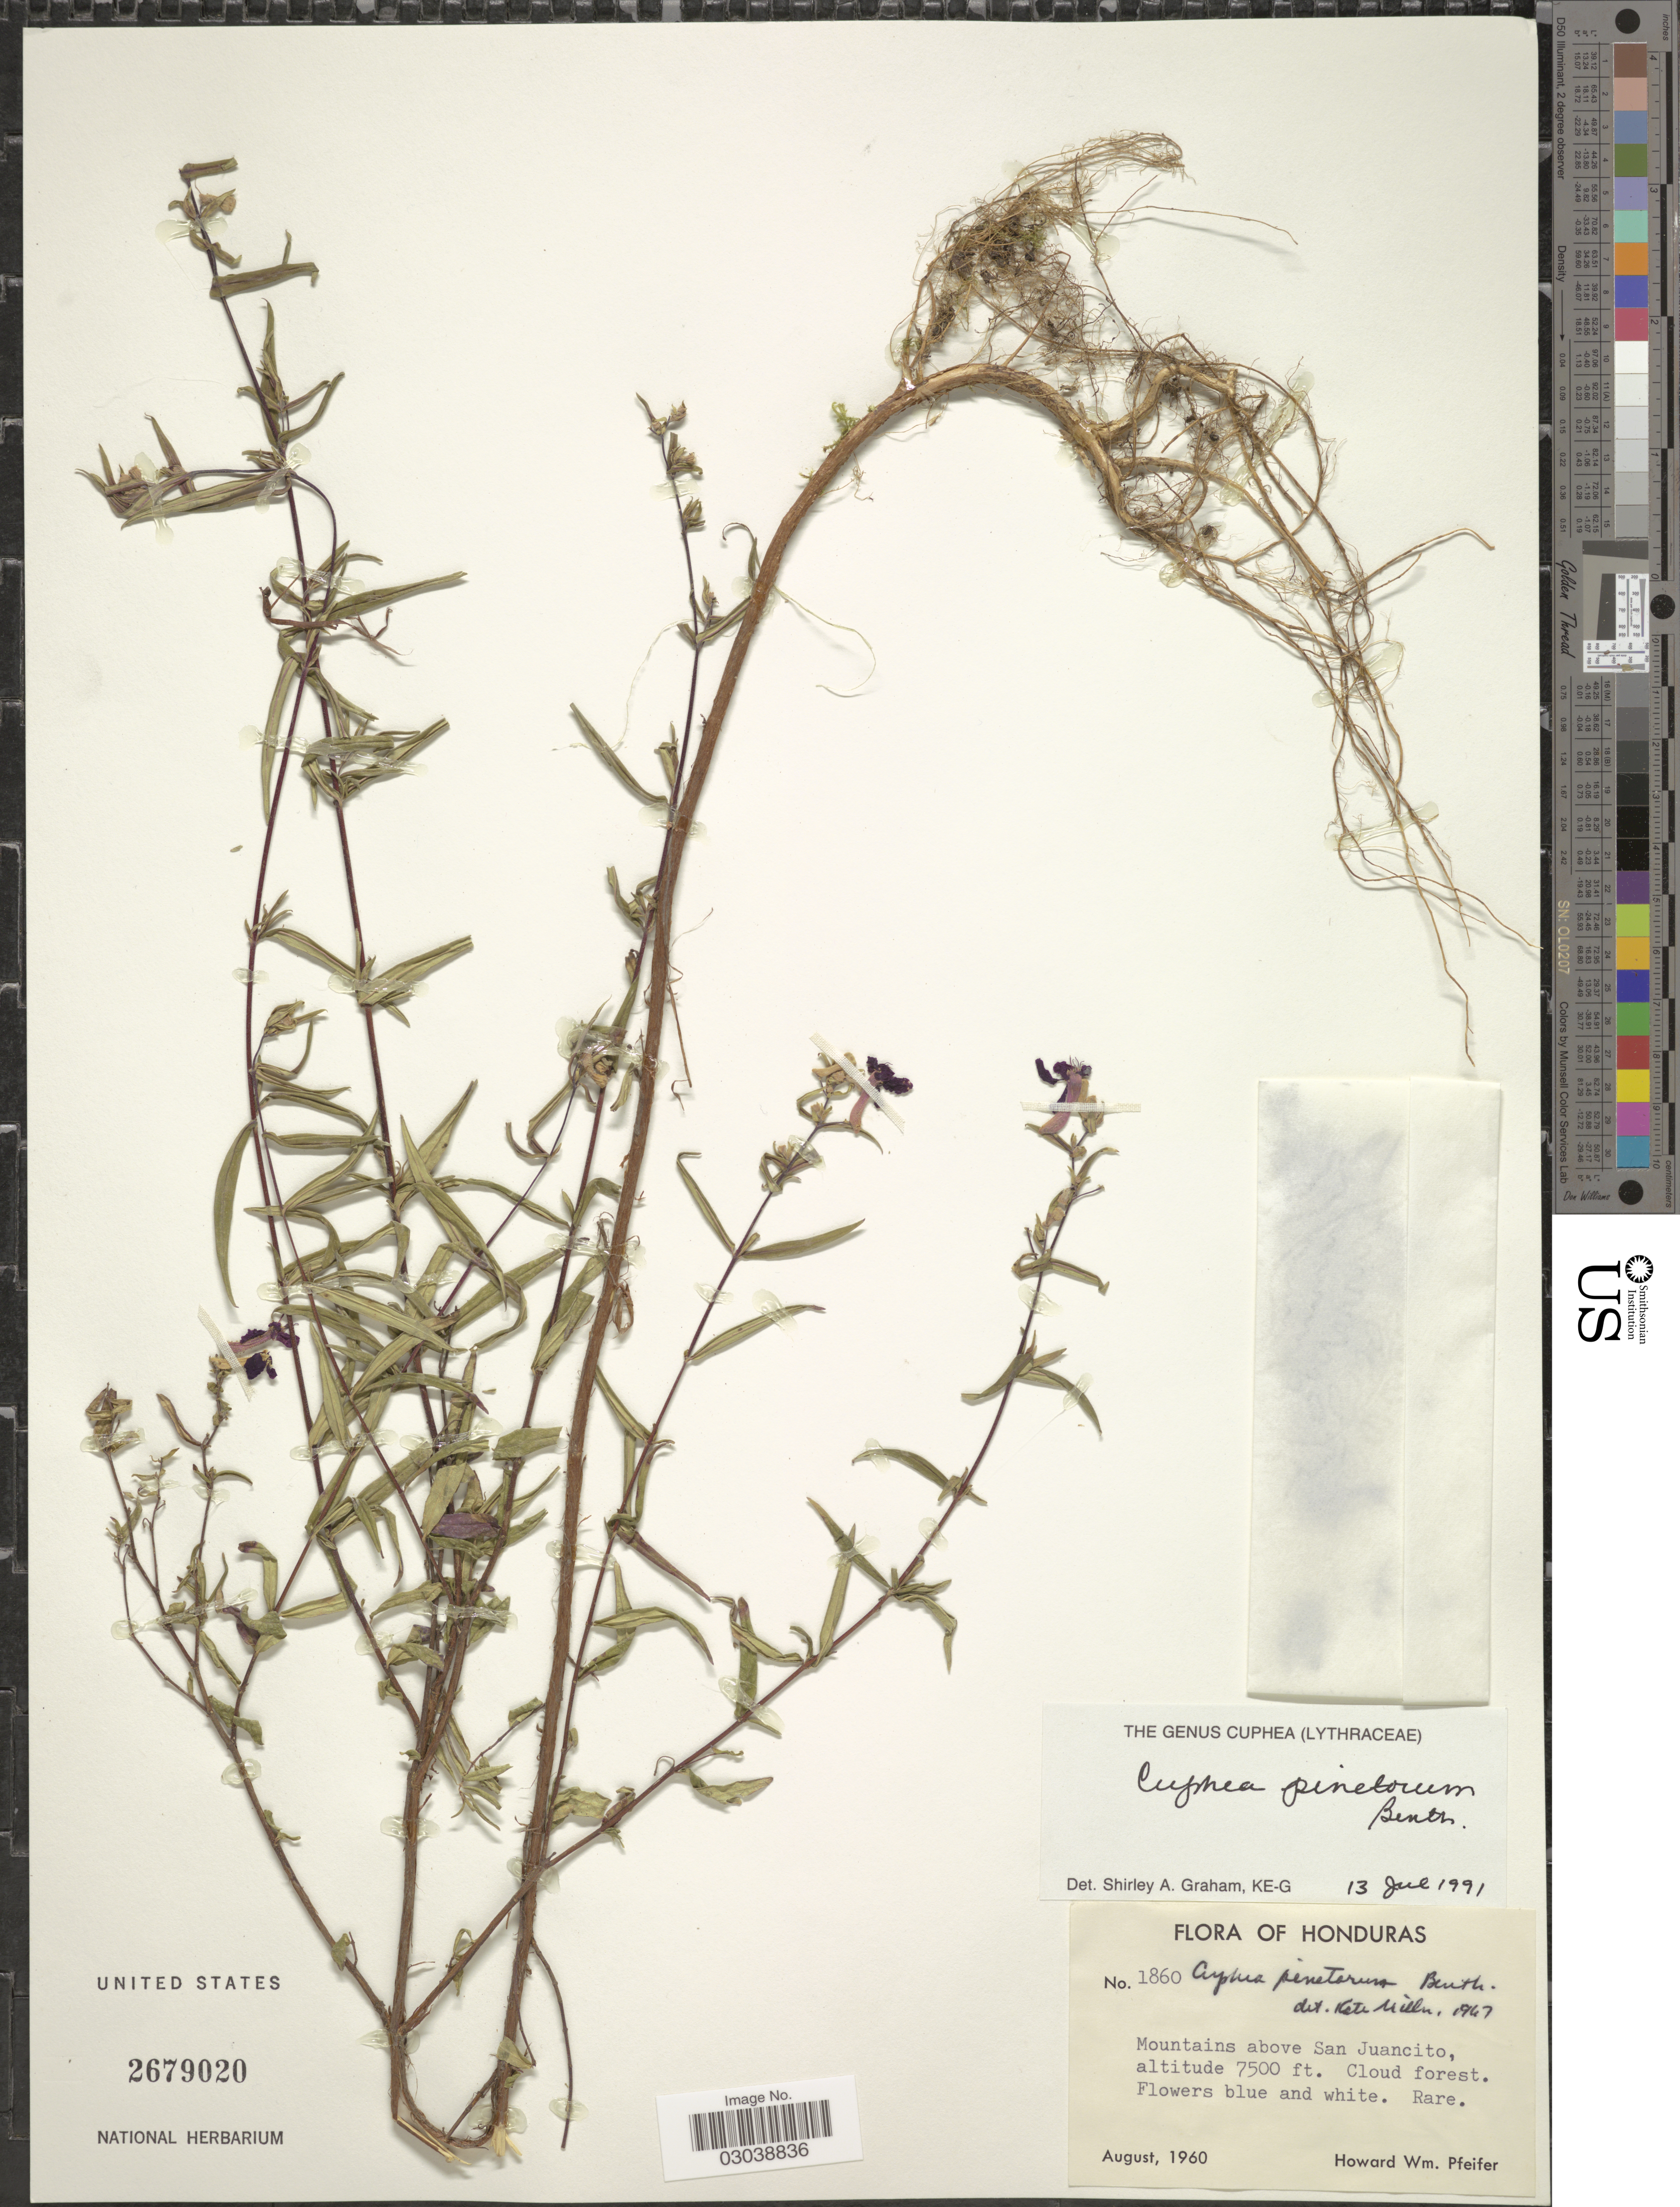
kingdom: Plantae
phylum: Tracheophyta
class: Magnoliopsida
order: Myrtales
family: Lythraceae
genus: Cuphea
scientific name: Cuphea pinetorum Benth.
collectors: H. W. Pfeifer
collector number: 1860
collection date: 1960-08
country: Honduras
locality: Mountains above San Juancito.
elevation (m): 2286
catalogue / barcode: US 2679020